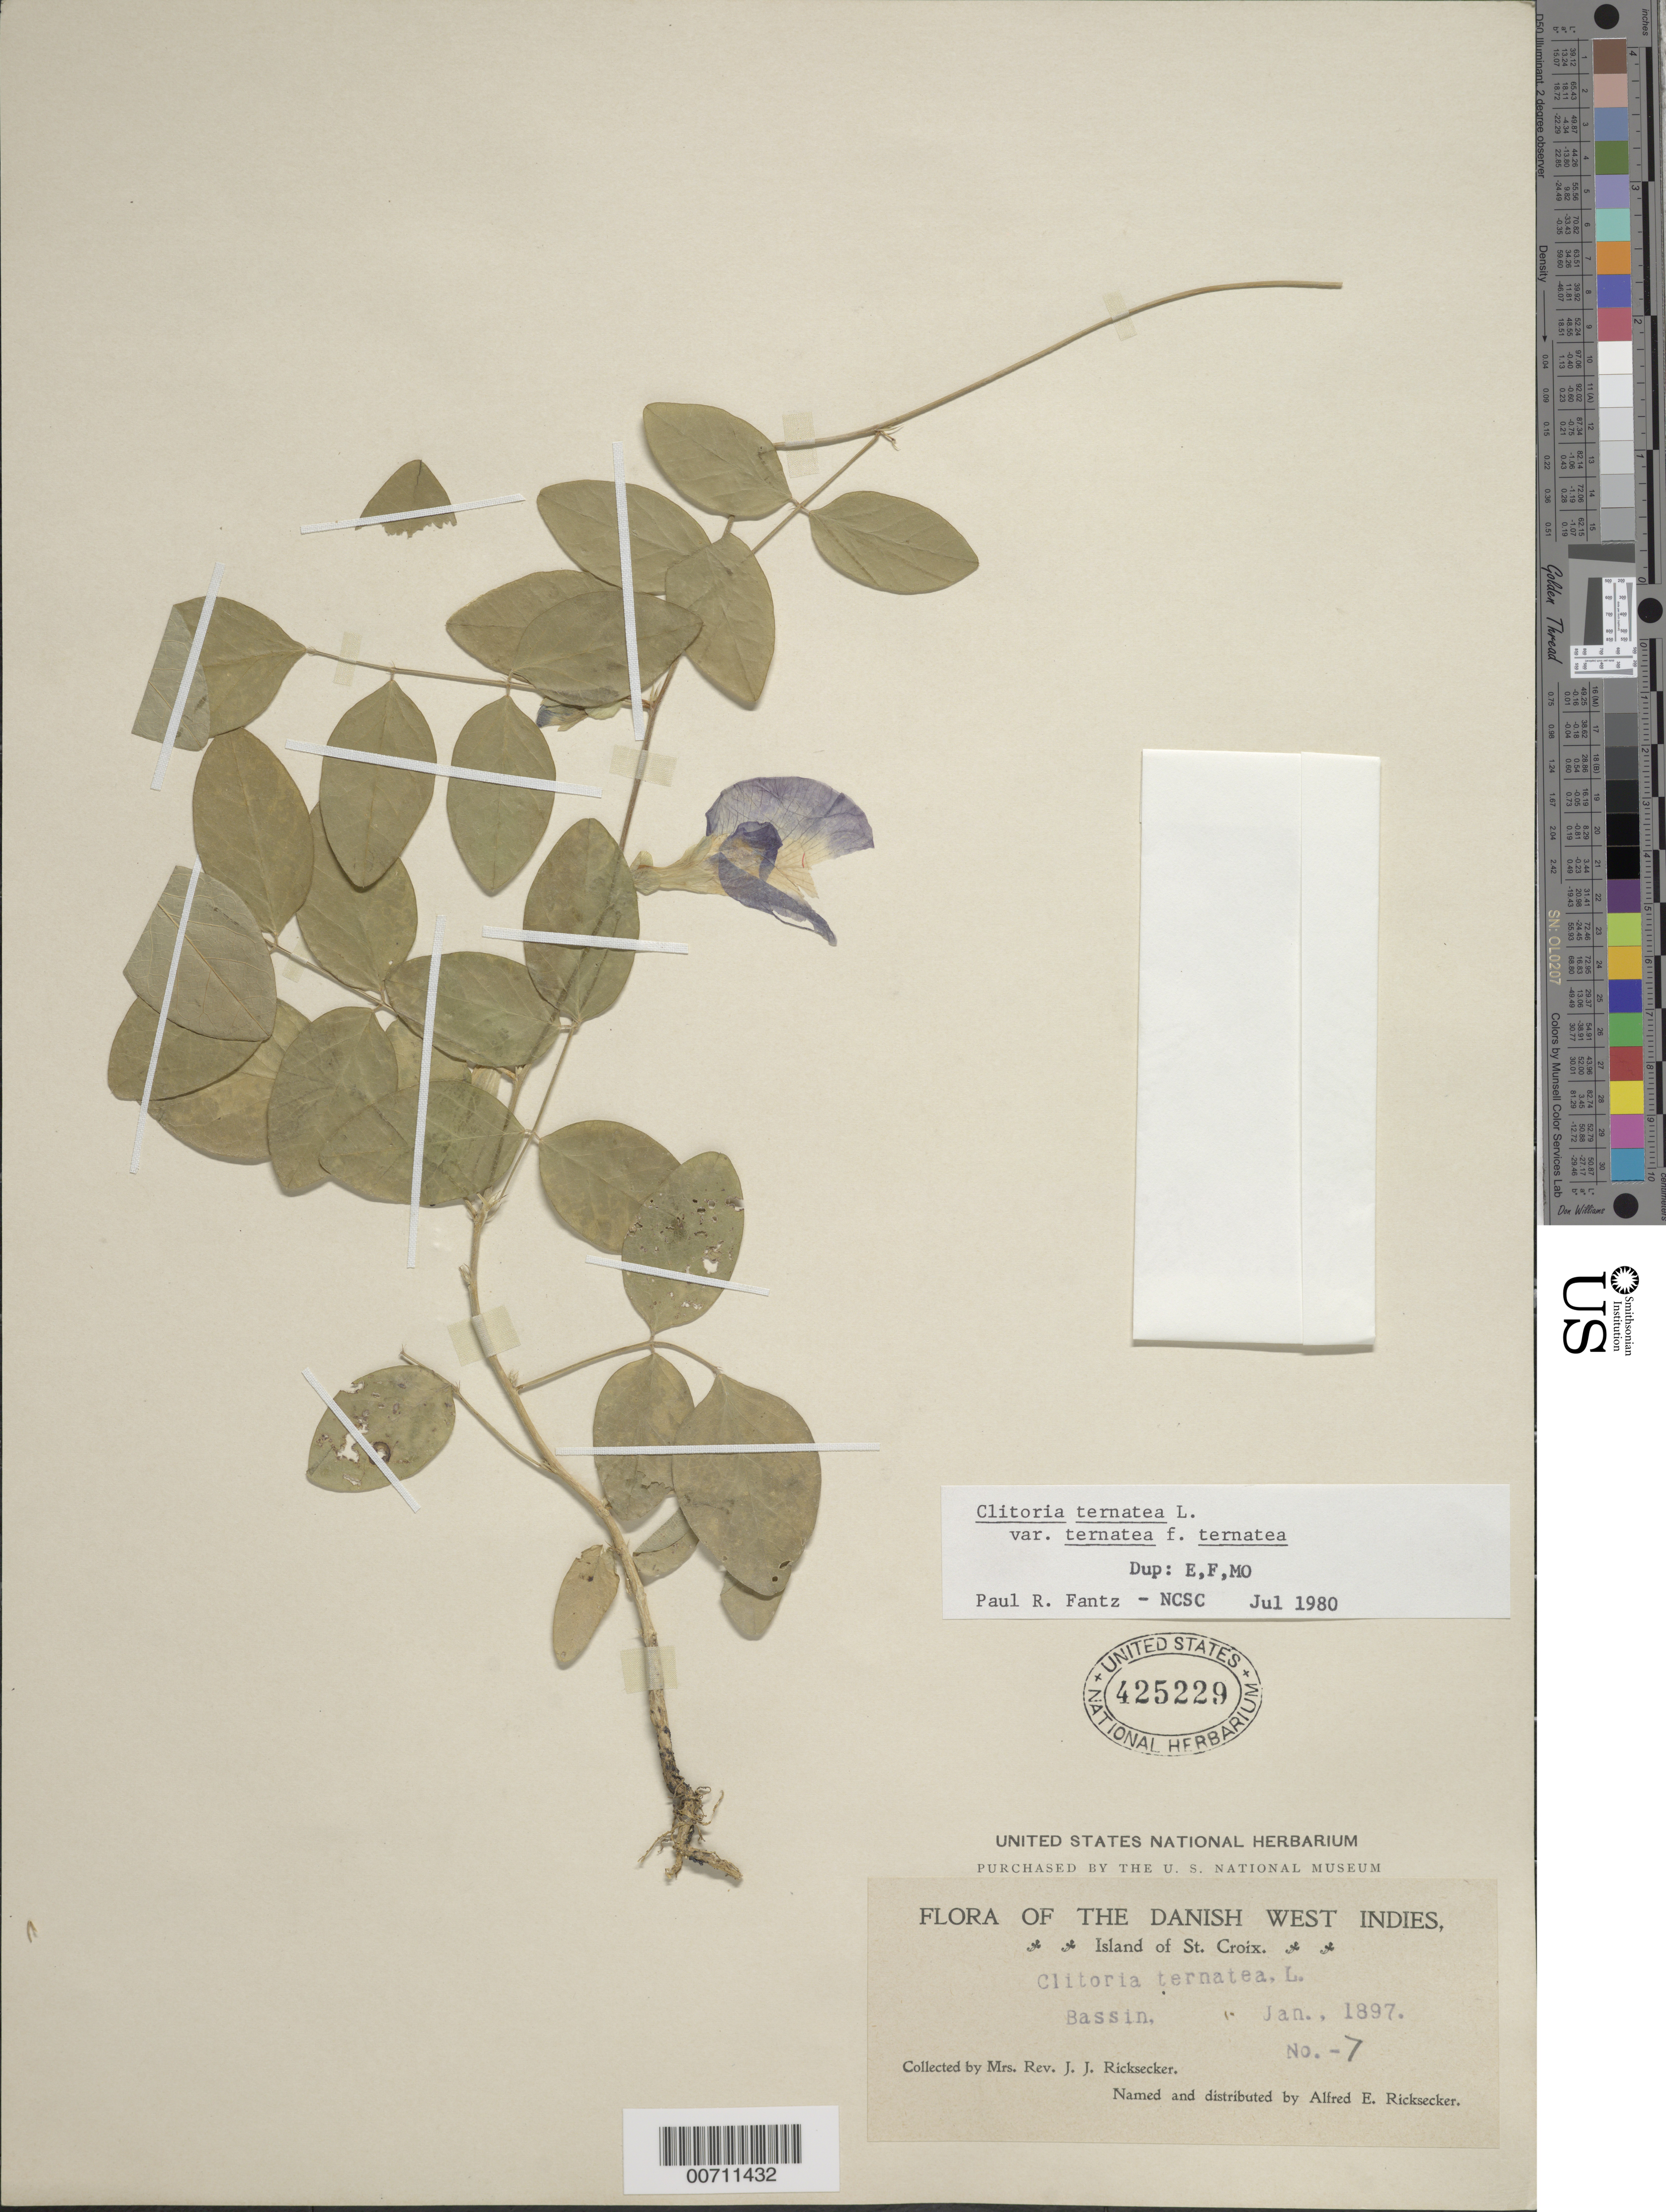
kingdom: Plantae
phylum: Tracheophyta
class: Magnoliopsida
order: Fabales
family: Fabaceae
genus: Clitoria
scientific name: Clitoria ternatea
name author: L.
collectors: Mrs. J. J. Ricksecker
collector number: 7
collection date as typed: Jan 1897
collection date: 1897-01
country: U.S. Virgin Islands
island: St. Croix Island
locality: Bassin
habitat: Bassin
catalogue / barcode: US 425229